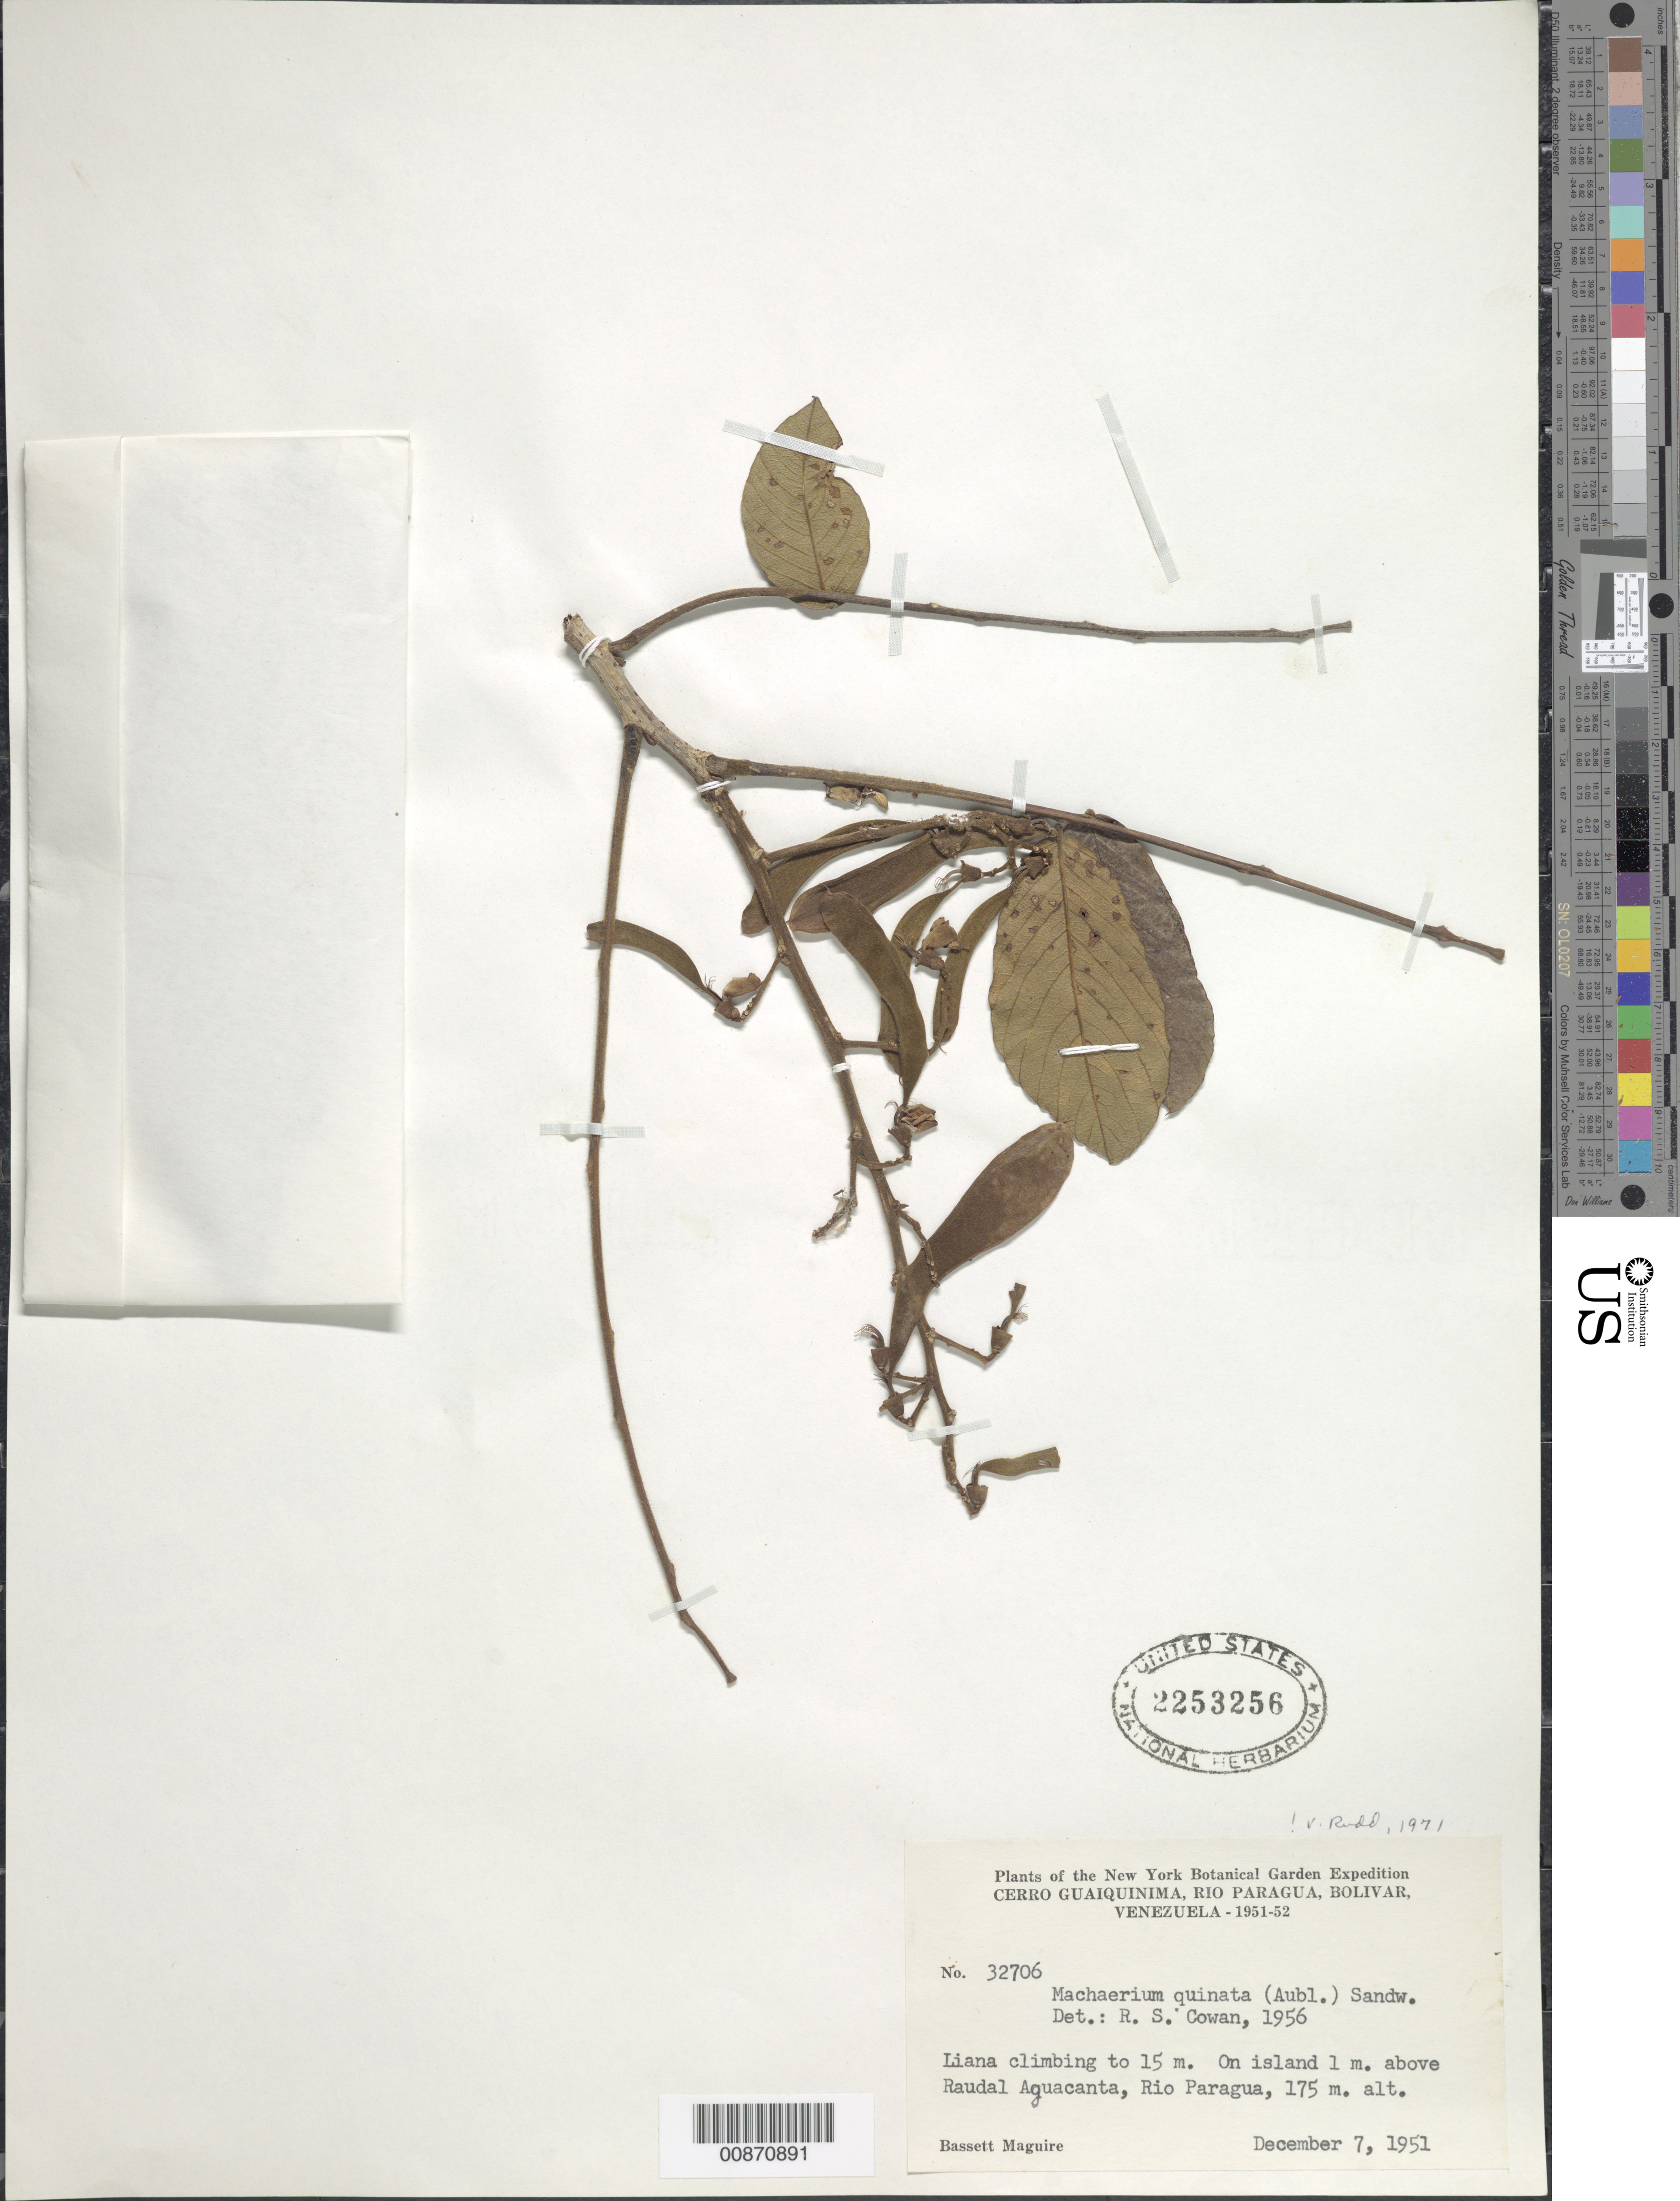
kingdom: Plantae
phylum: Tracheophyta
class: Magnoliopsida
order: Fabales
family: Fabaceae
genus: Machaerium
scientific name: Machaerium quinatum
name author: (Aubl.) Sandwith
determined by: Rudd, V. E.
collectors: B. Maguire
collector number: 32706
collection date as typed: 7-Dec-51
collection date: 1951-12-07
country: Venezuela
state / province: Bolívar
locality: Cerro Guaiquinima, Río Paragua, on island 1 mi above raudal Aquacanta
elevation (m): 175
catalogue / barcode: US 2253256